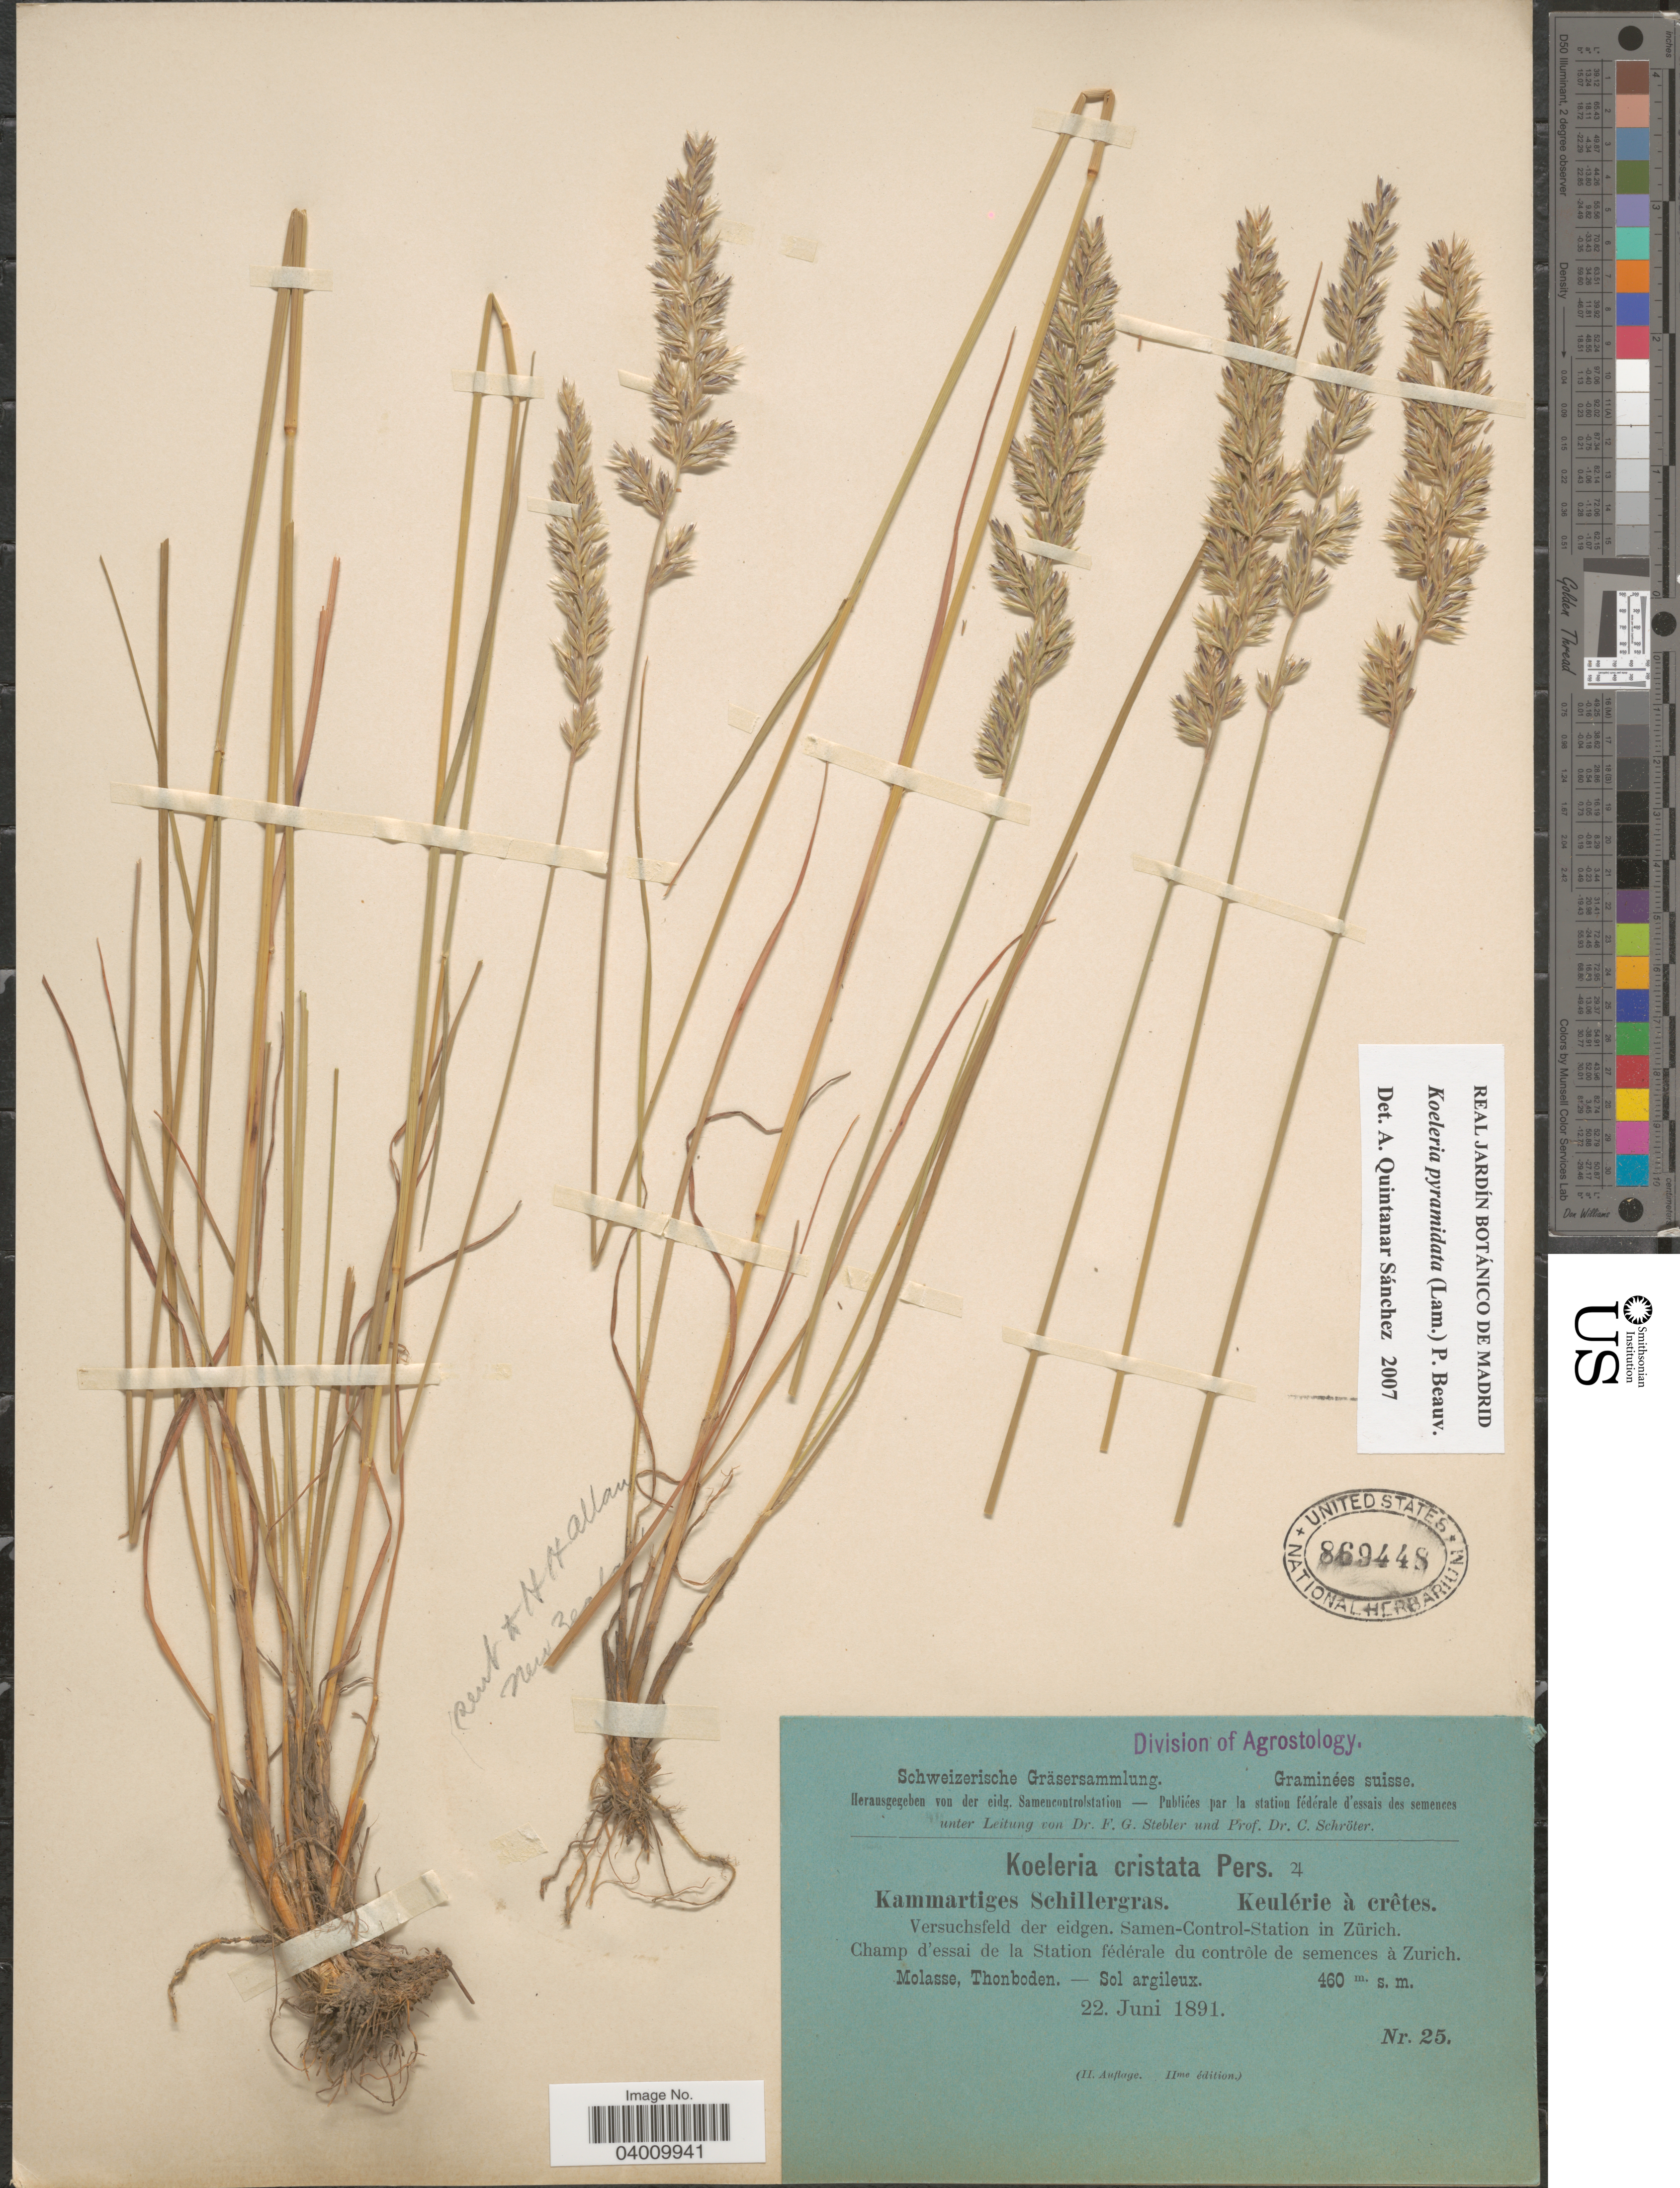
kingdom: Plantae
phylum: Tracheophyta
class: Liliopsida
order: Poales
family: Poaceae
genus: Koeleria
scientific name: Koeleria pyramidata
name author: (Lam.) P. Beauv.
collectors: Stebler, F.G. & Schröter, C.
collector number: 25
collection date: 1891-06-22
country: Switzerland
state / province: Zurich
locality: Suisse. Versuchsfeld der eidgen. Samen-Control-Station in Zürich. Champ d'essai de la Station fédérale du contrôle de semences à Zurich. Molasse, Thonboden. - Sol argileux.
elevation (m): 460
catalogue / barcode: US 869448